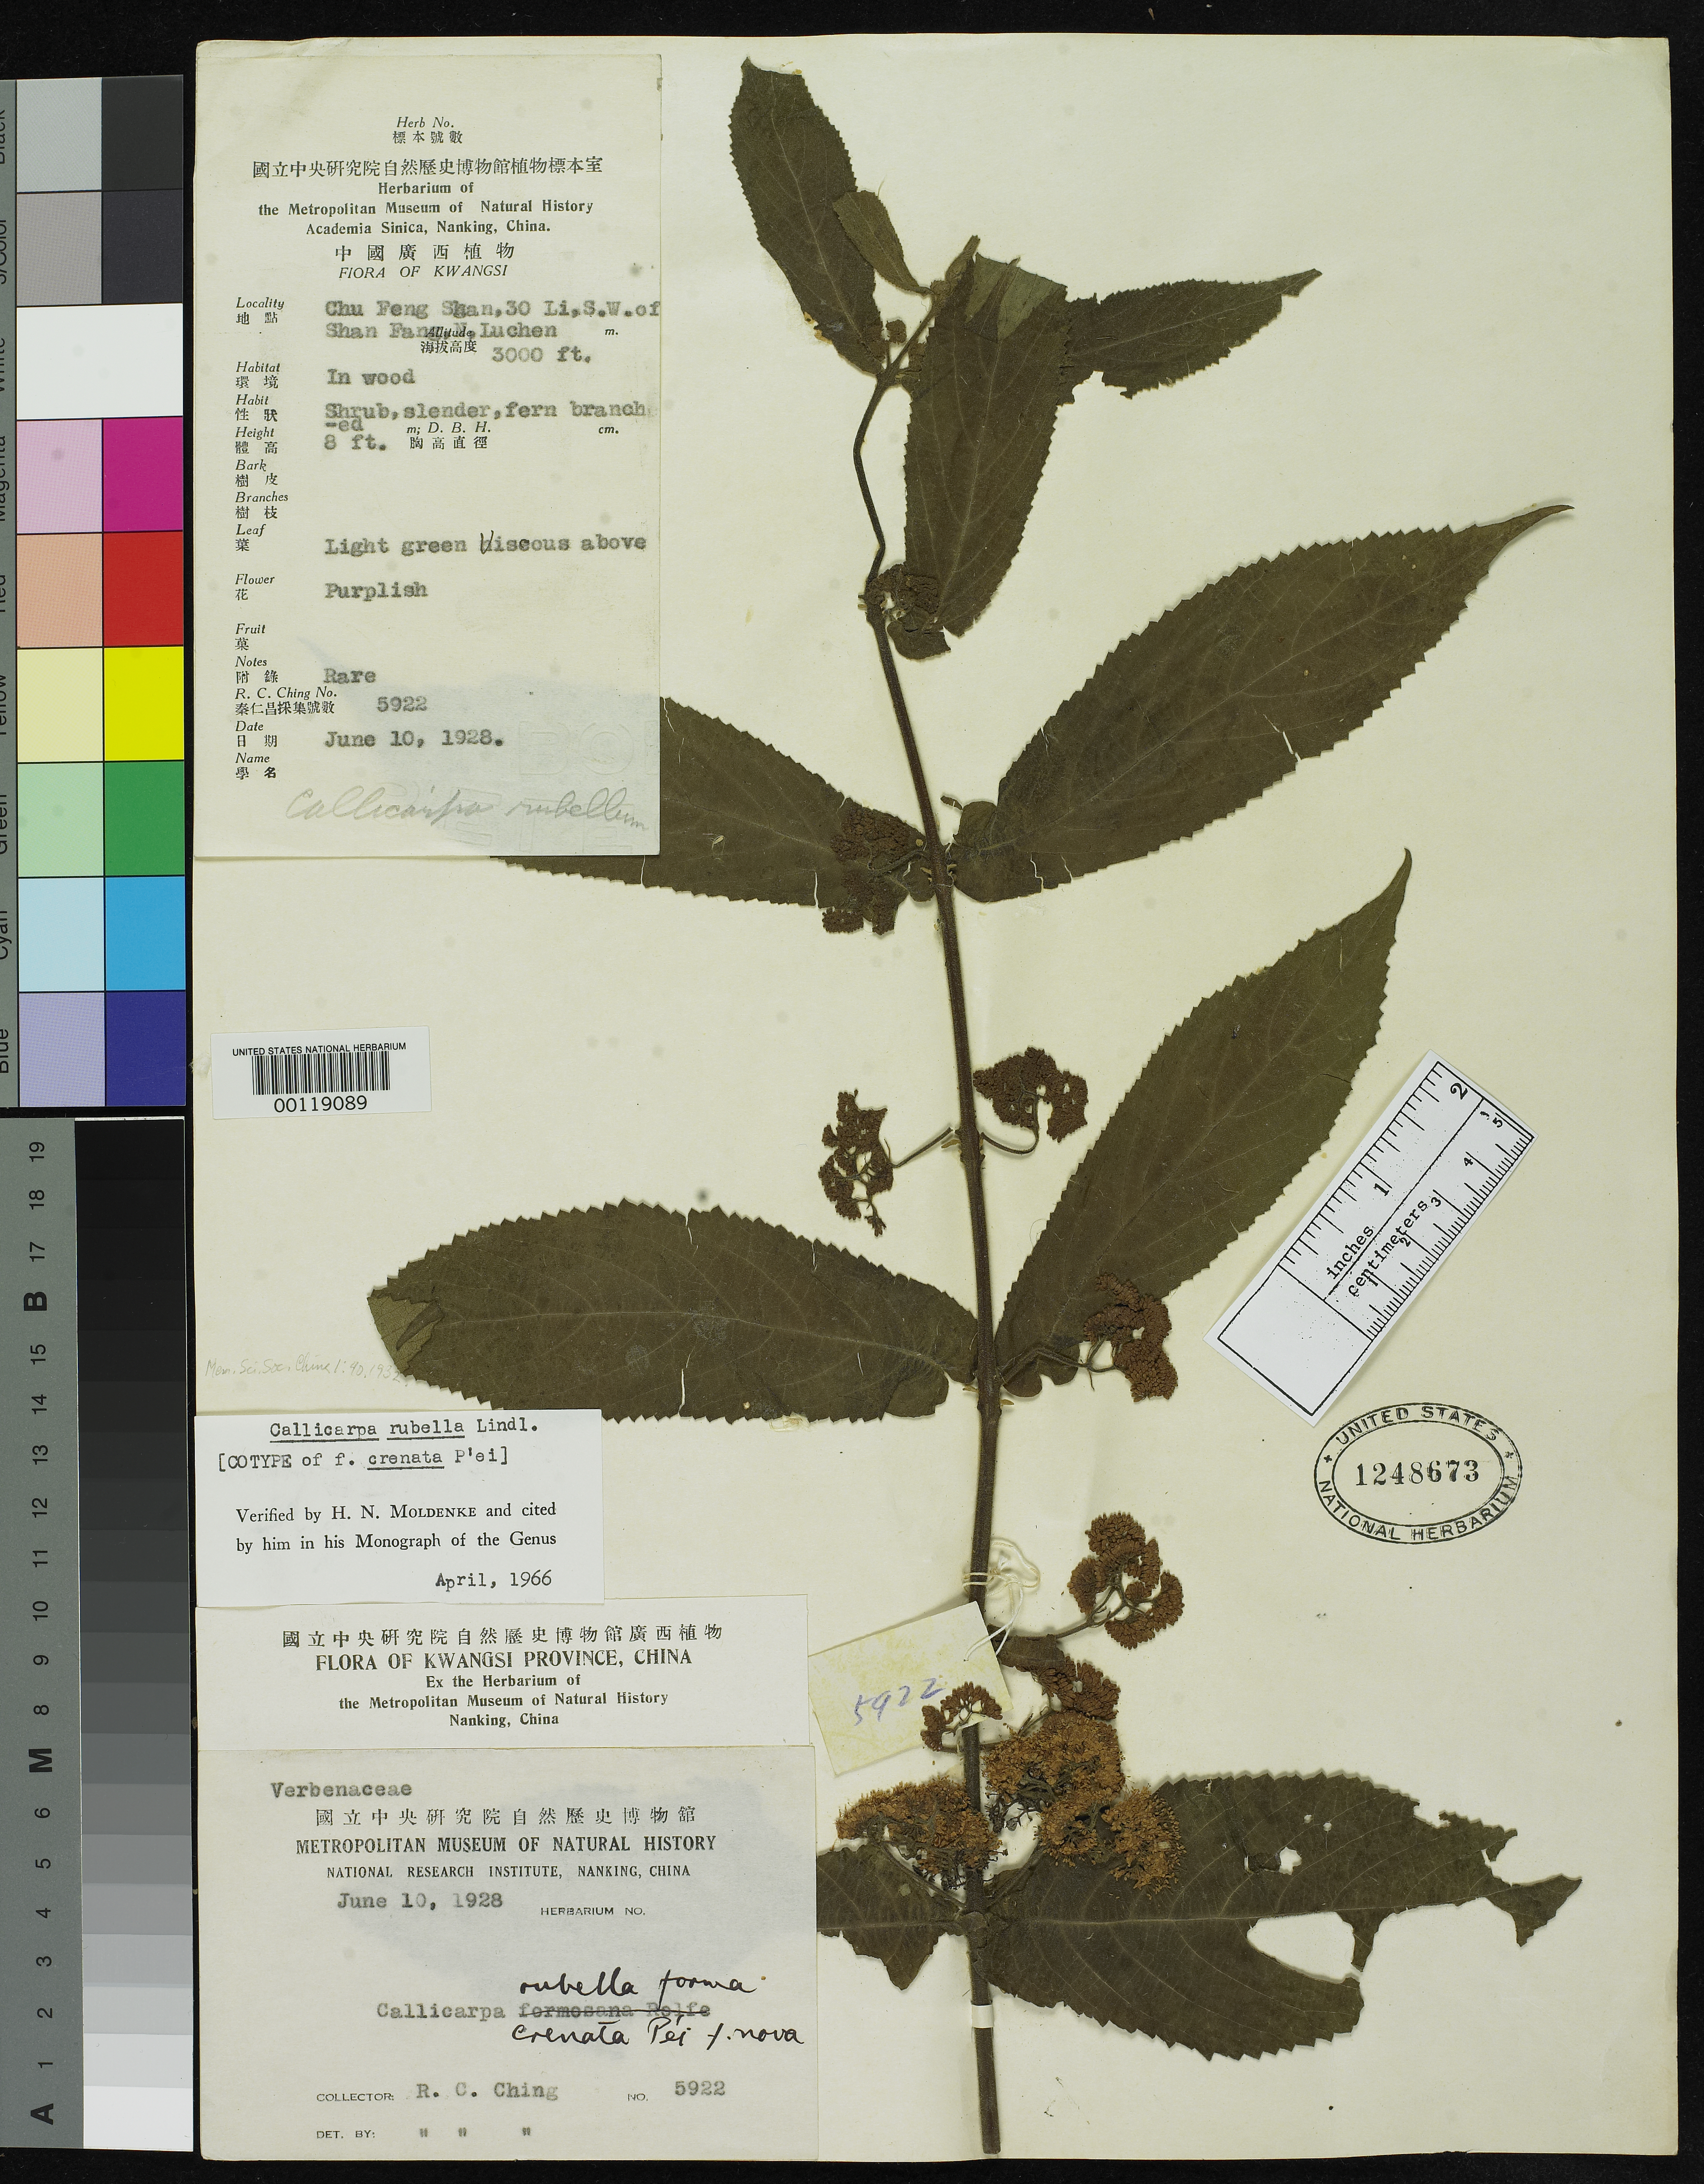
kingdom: Plantae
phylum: Tracheophyta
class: Magnoliopsida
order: Lamiales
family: Lamiaceae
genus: Callicarpa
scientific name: Callicarpa rubella f. crenata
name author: C. P'ei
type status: Syntype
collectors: R. C. Ching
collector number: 5922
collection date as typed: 10 Jun 1928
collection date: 1928-06-10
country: China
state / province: Guangxi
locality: Chu Feng shan, north Luchen.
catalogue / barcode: US 1248673